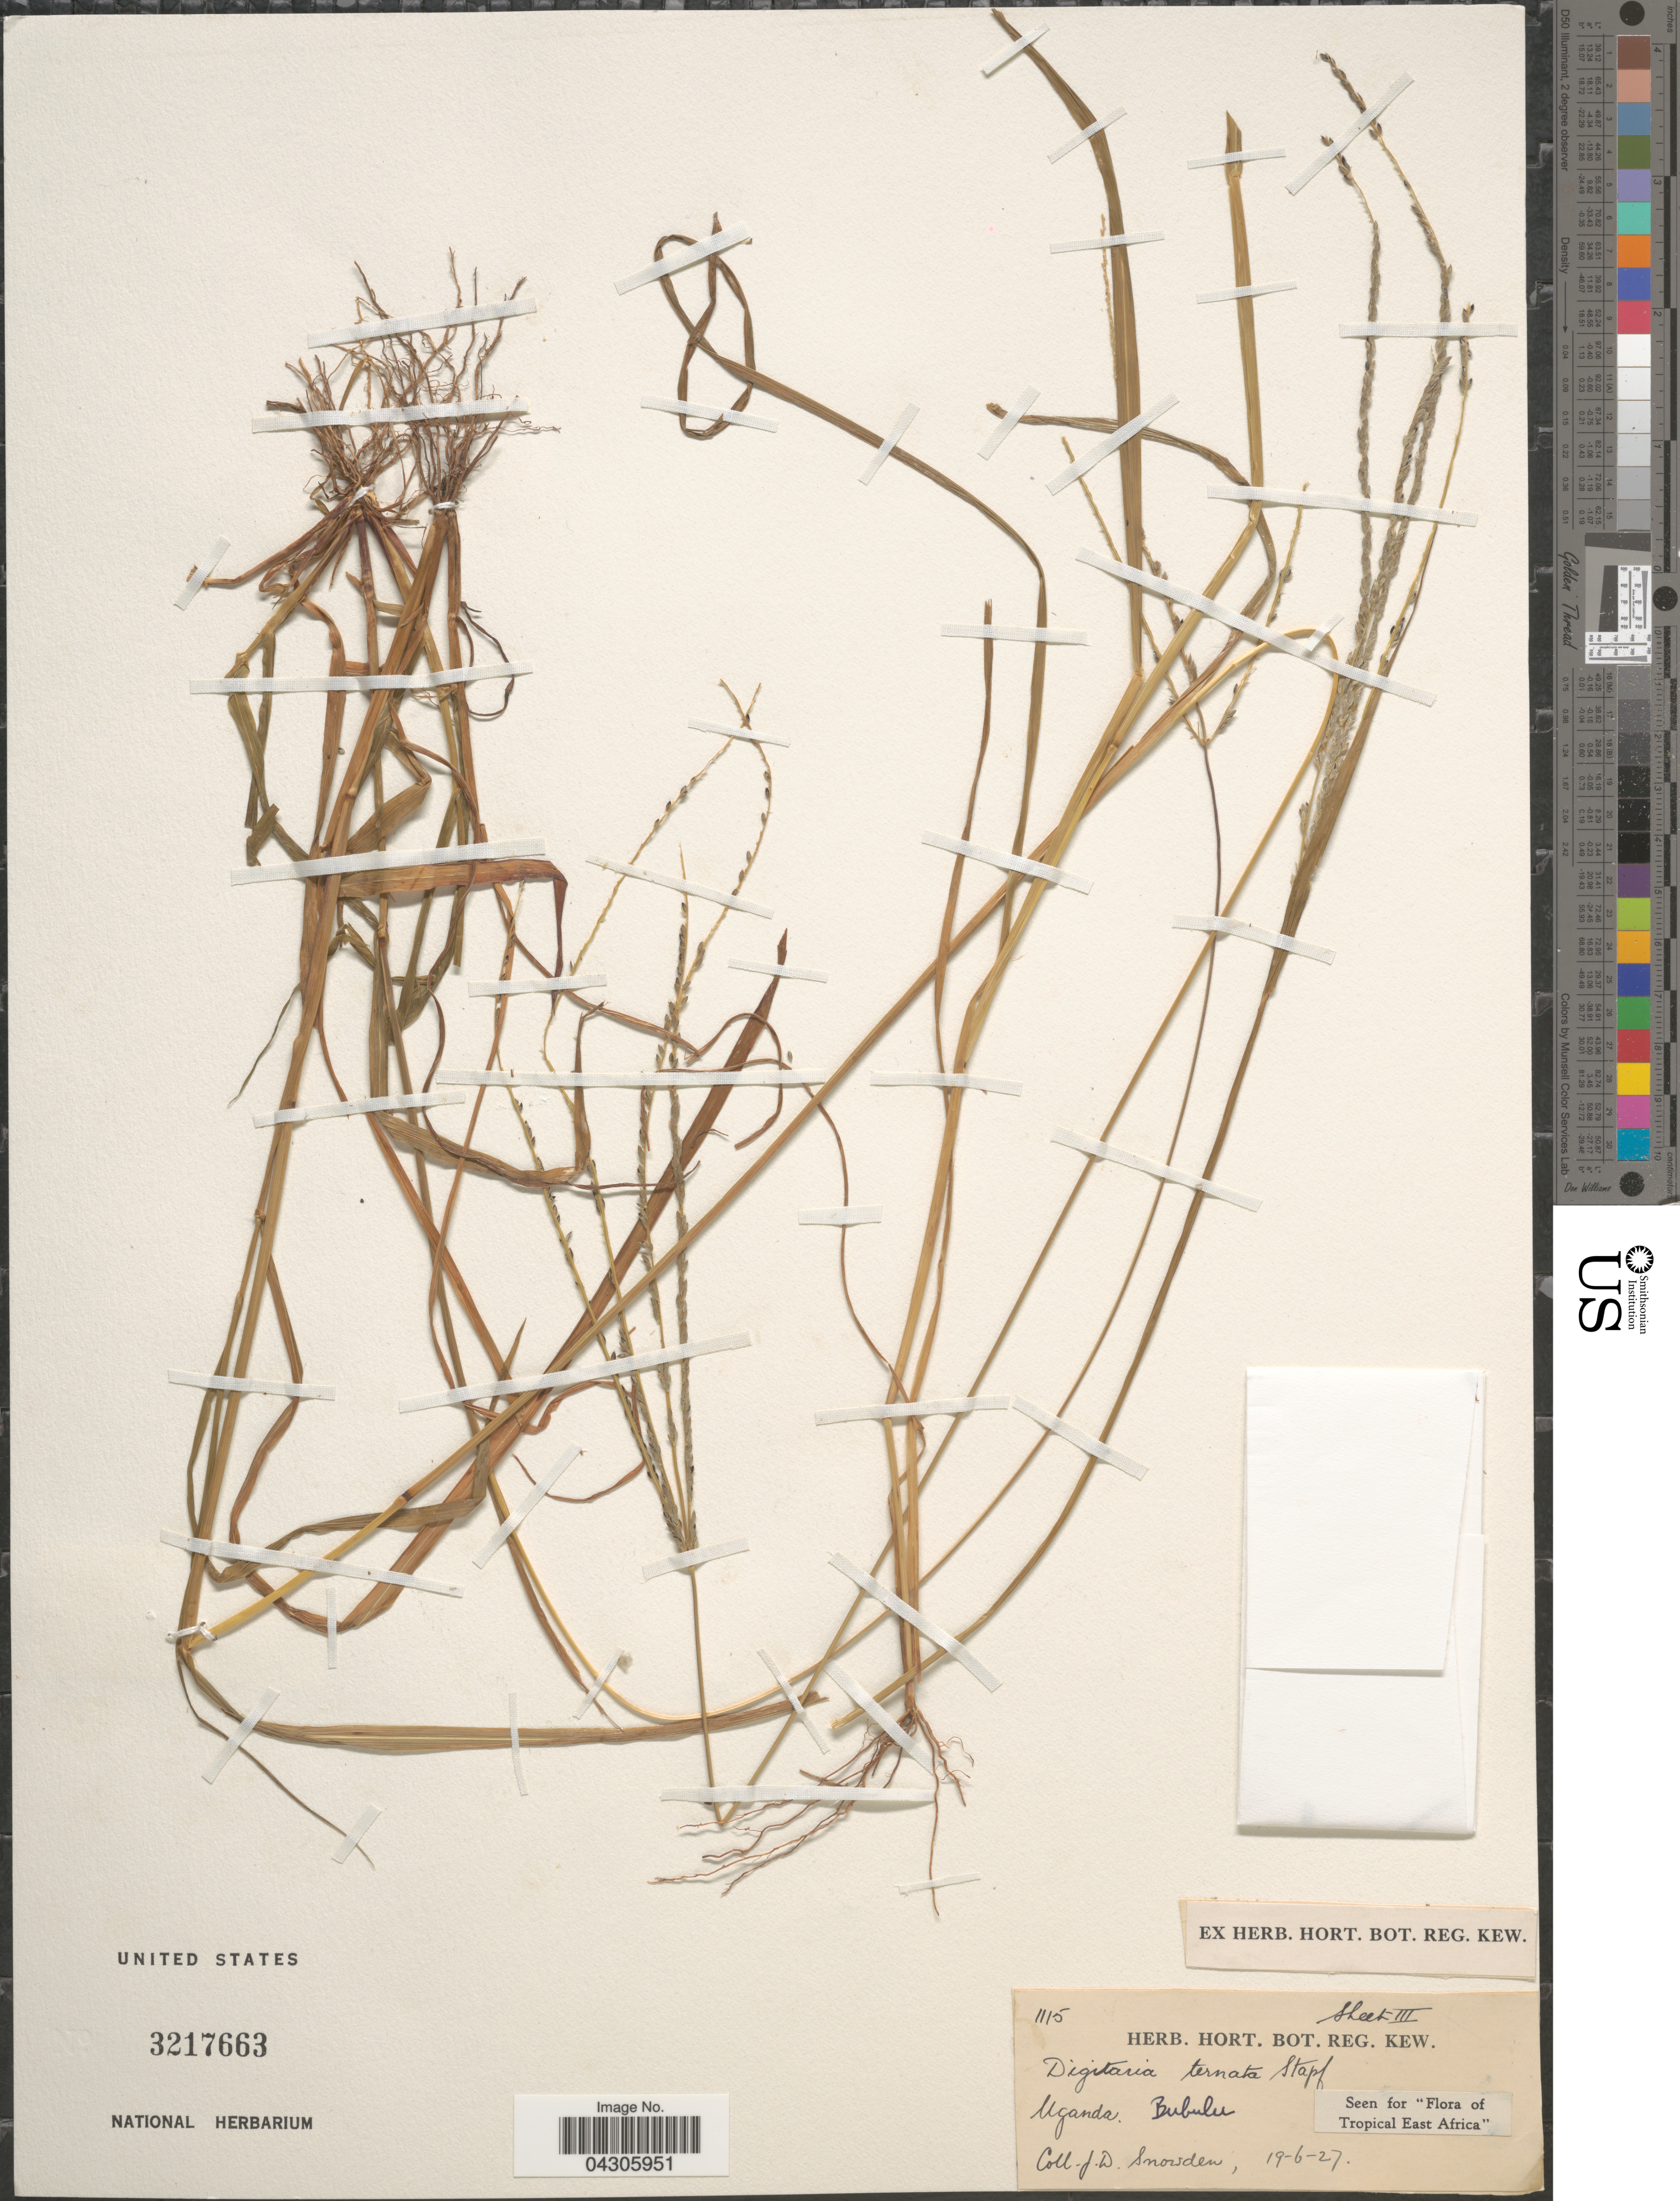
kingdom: Plantae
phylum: Tracheophyta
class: Liliopsida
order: Poales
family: Poaceae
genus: Digitaria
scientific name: Digitaria ternata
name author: (Hochr. ex A. Rich.) Stapf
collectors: J. Snowden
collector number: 1115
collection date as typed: Transcribed d/m/y: 19/6/27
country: Uganda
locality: Bubulu.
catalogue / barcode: US 3217663